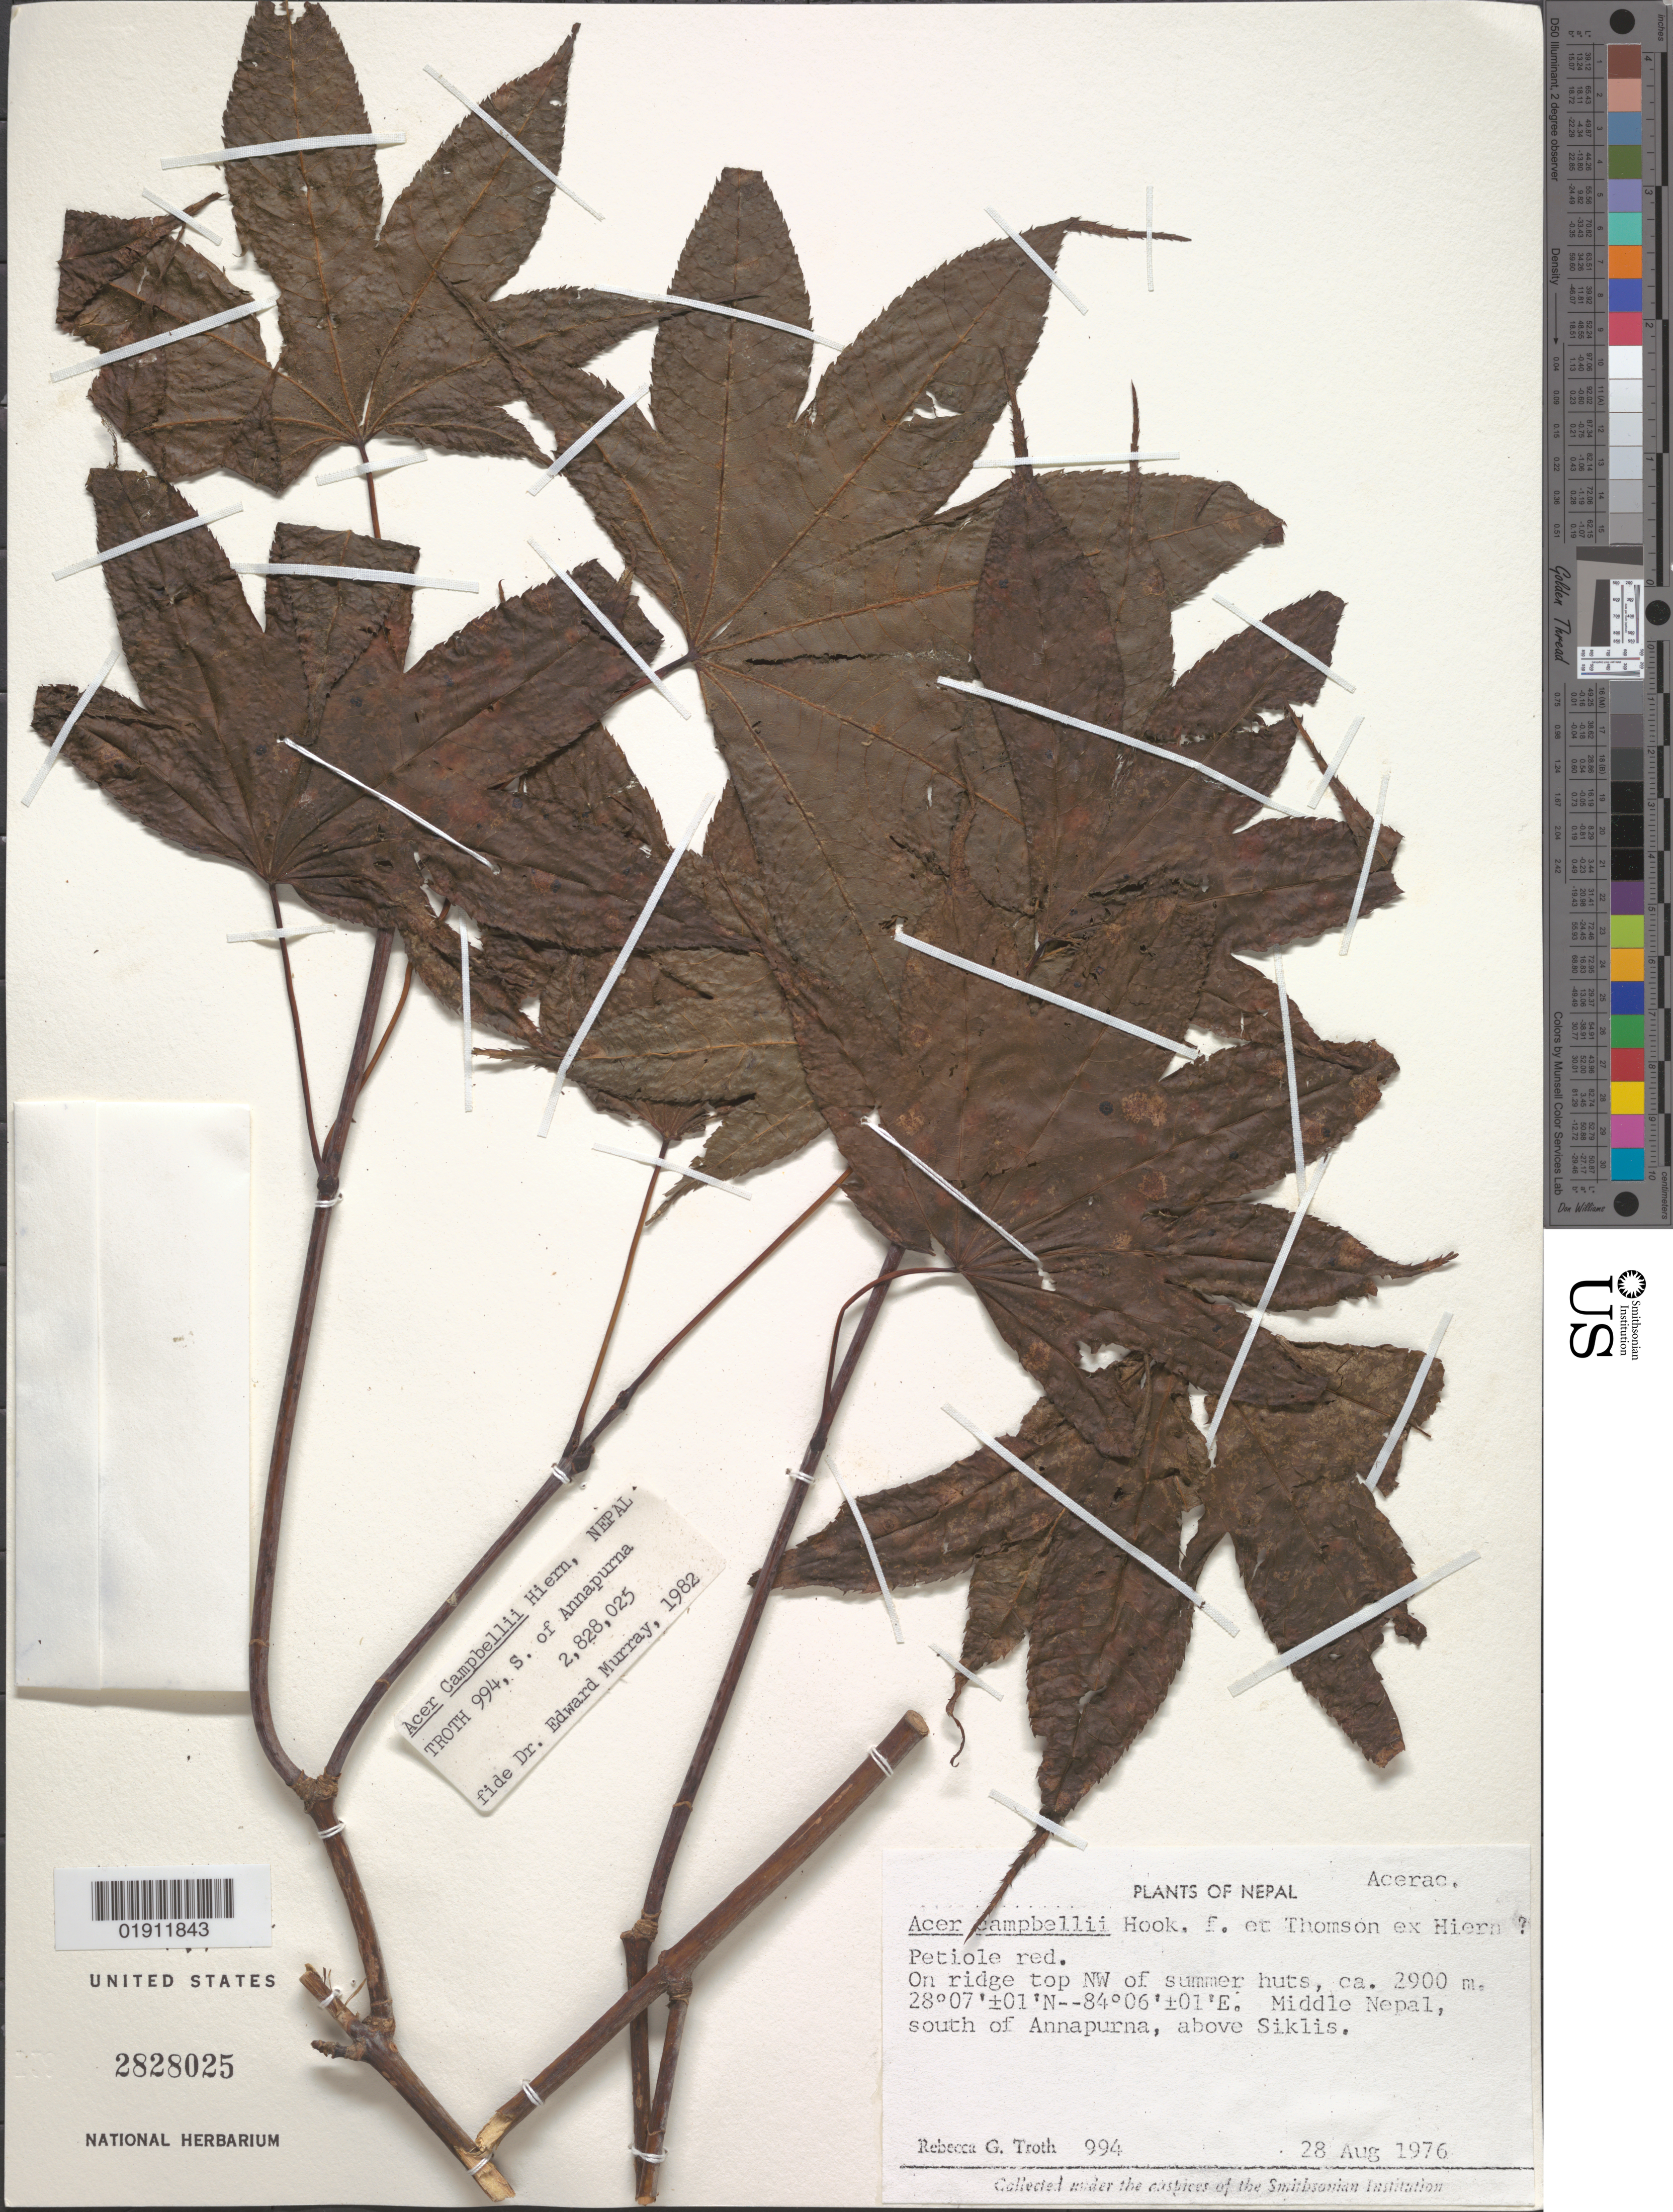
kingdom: Plantae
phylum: Tracheophyta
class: Magnoliopsida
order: Sapindales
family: Sapindaceae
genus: Acer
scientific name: Acer campbellii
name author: Hook. f. & Thomson ex Hiern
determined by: Murray, Edward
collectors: R. Troth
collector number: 994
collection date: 1976-08-28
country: Nepal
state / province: Gandaki Zone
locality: Middle Nepal, S of Annapurna, above Siklis, on ridge top NW of summer huts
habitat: On ridge top NW of summer huts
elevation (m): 2900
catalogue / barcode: US 2828025